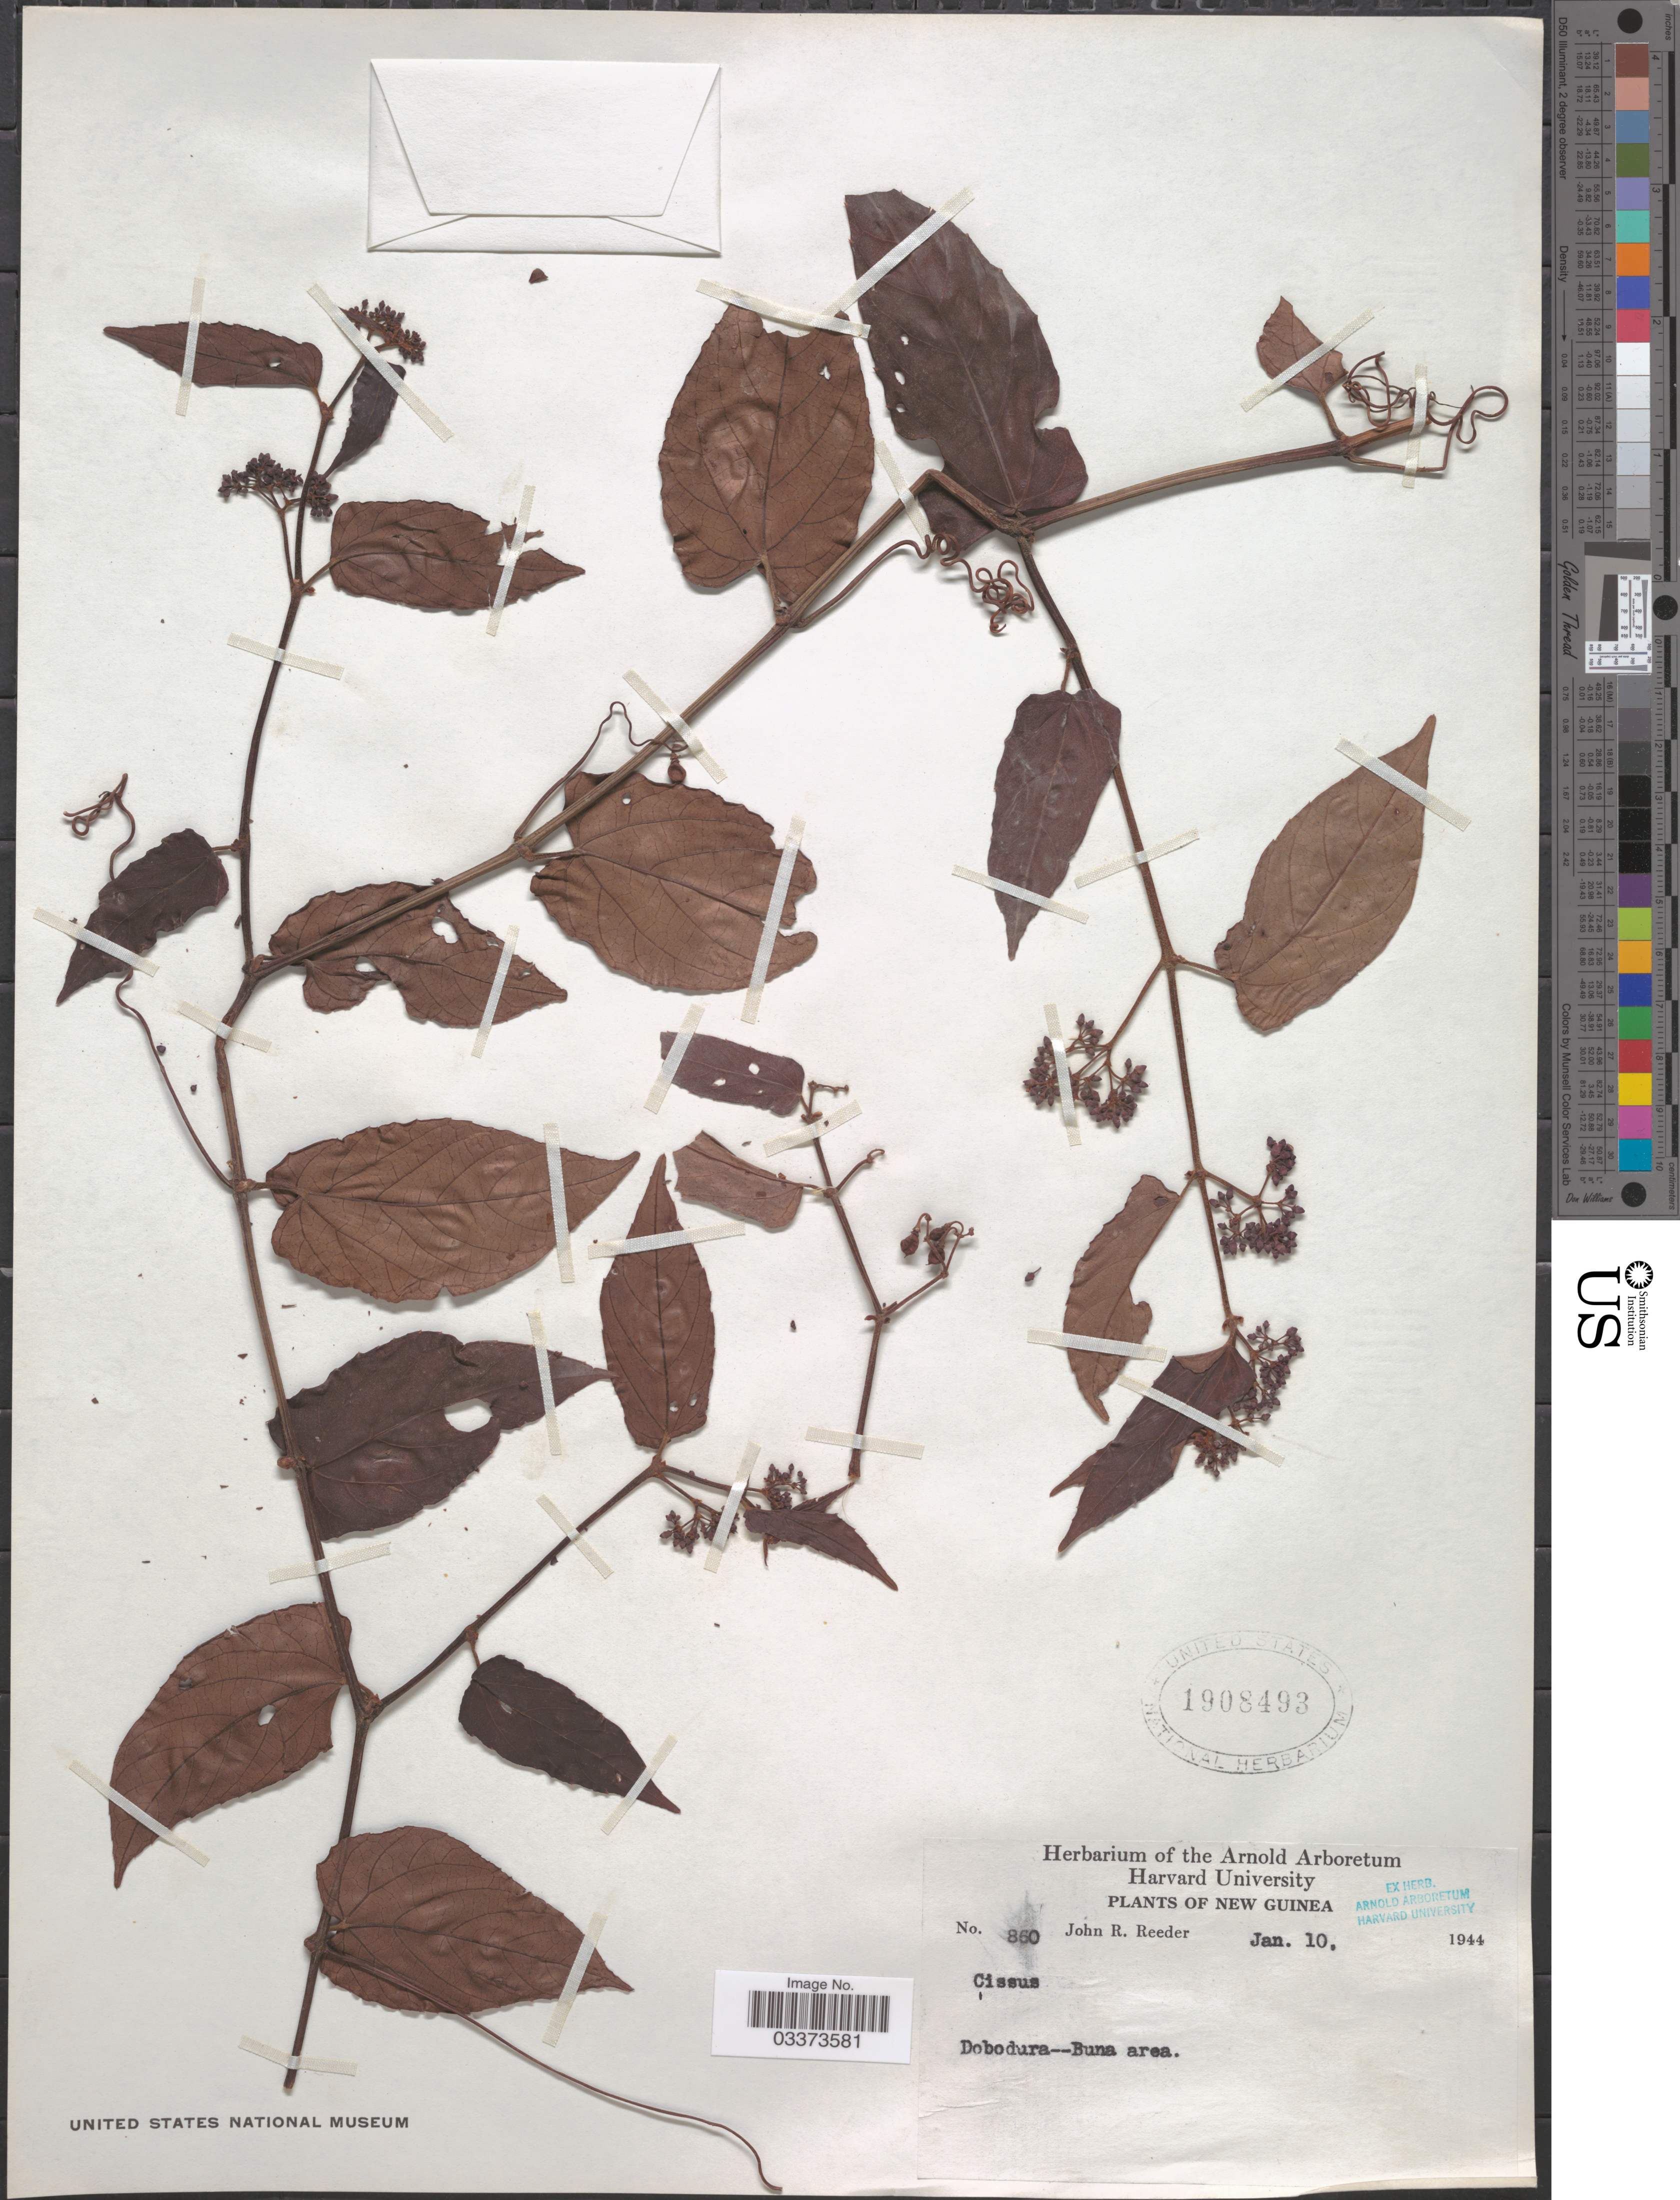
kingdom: Plantae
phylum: Tracheophyta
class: Magnoliopsida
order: Vitales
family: Vitaceae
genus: Cissus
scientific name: Cissus sp.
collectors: J. R. Reeder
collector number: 860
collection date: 1944-01-10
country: Papua New Guinea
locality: New Guinea. Dobodura--Buna area.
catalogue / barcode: US 1908493